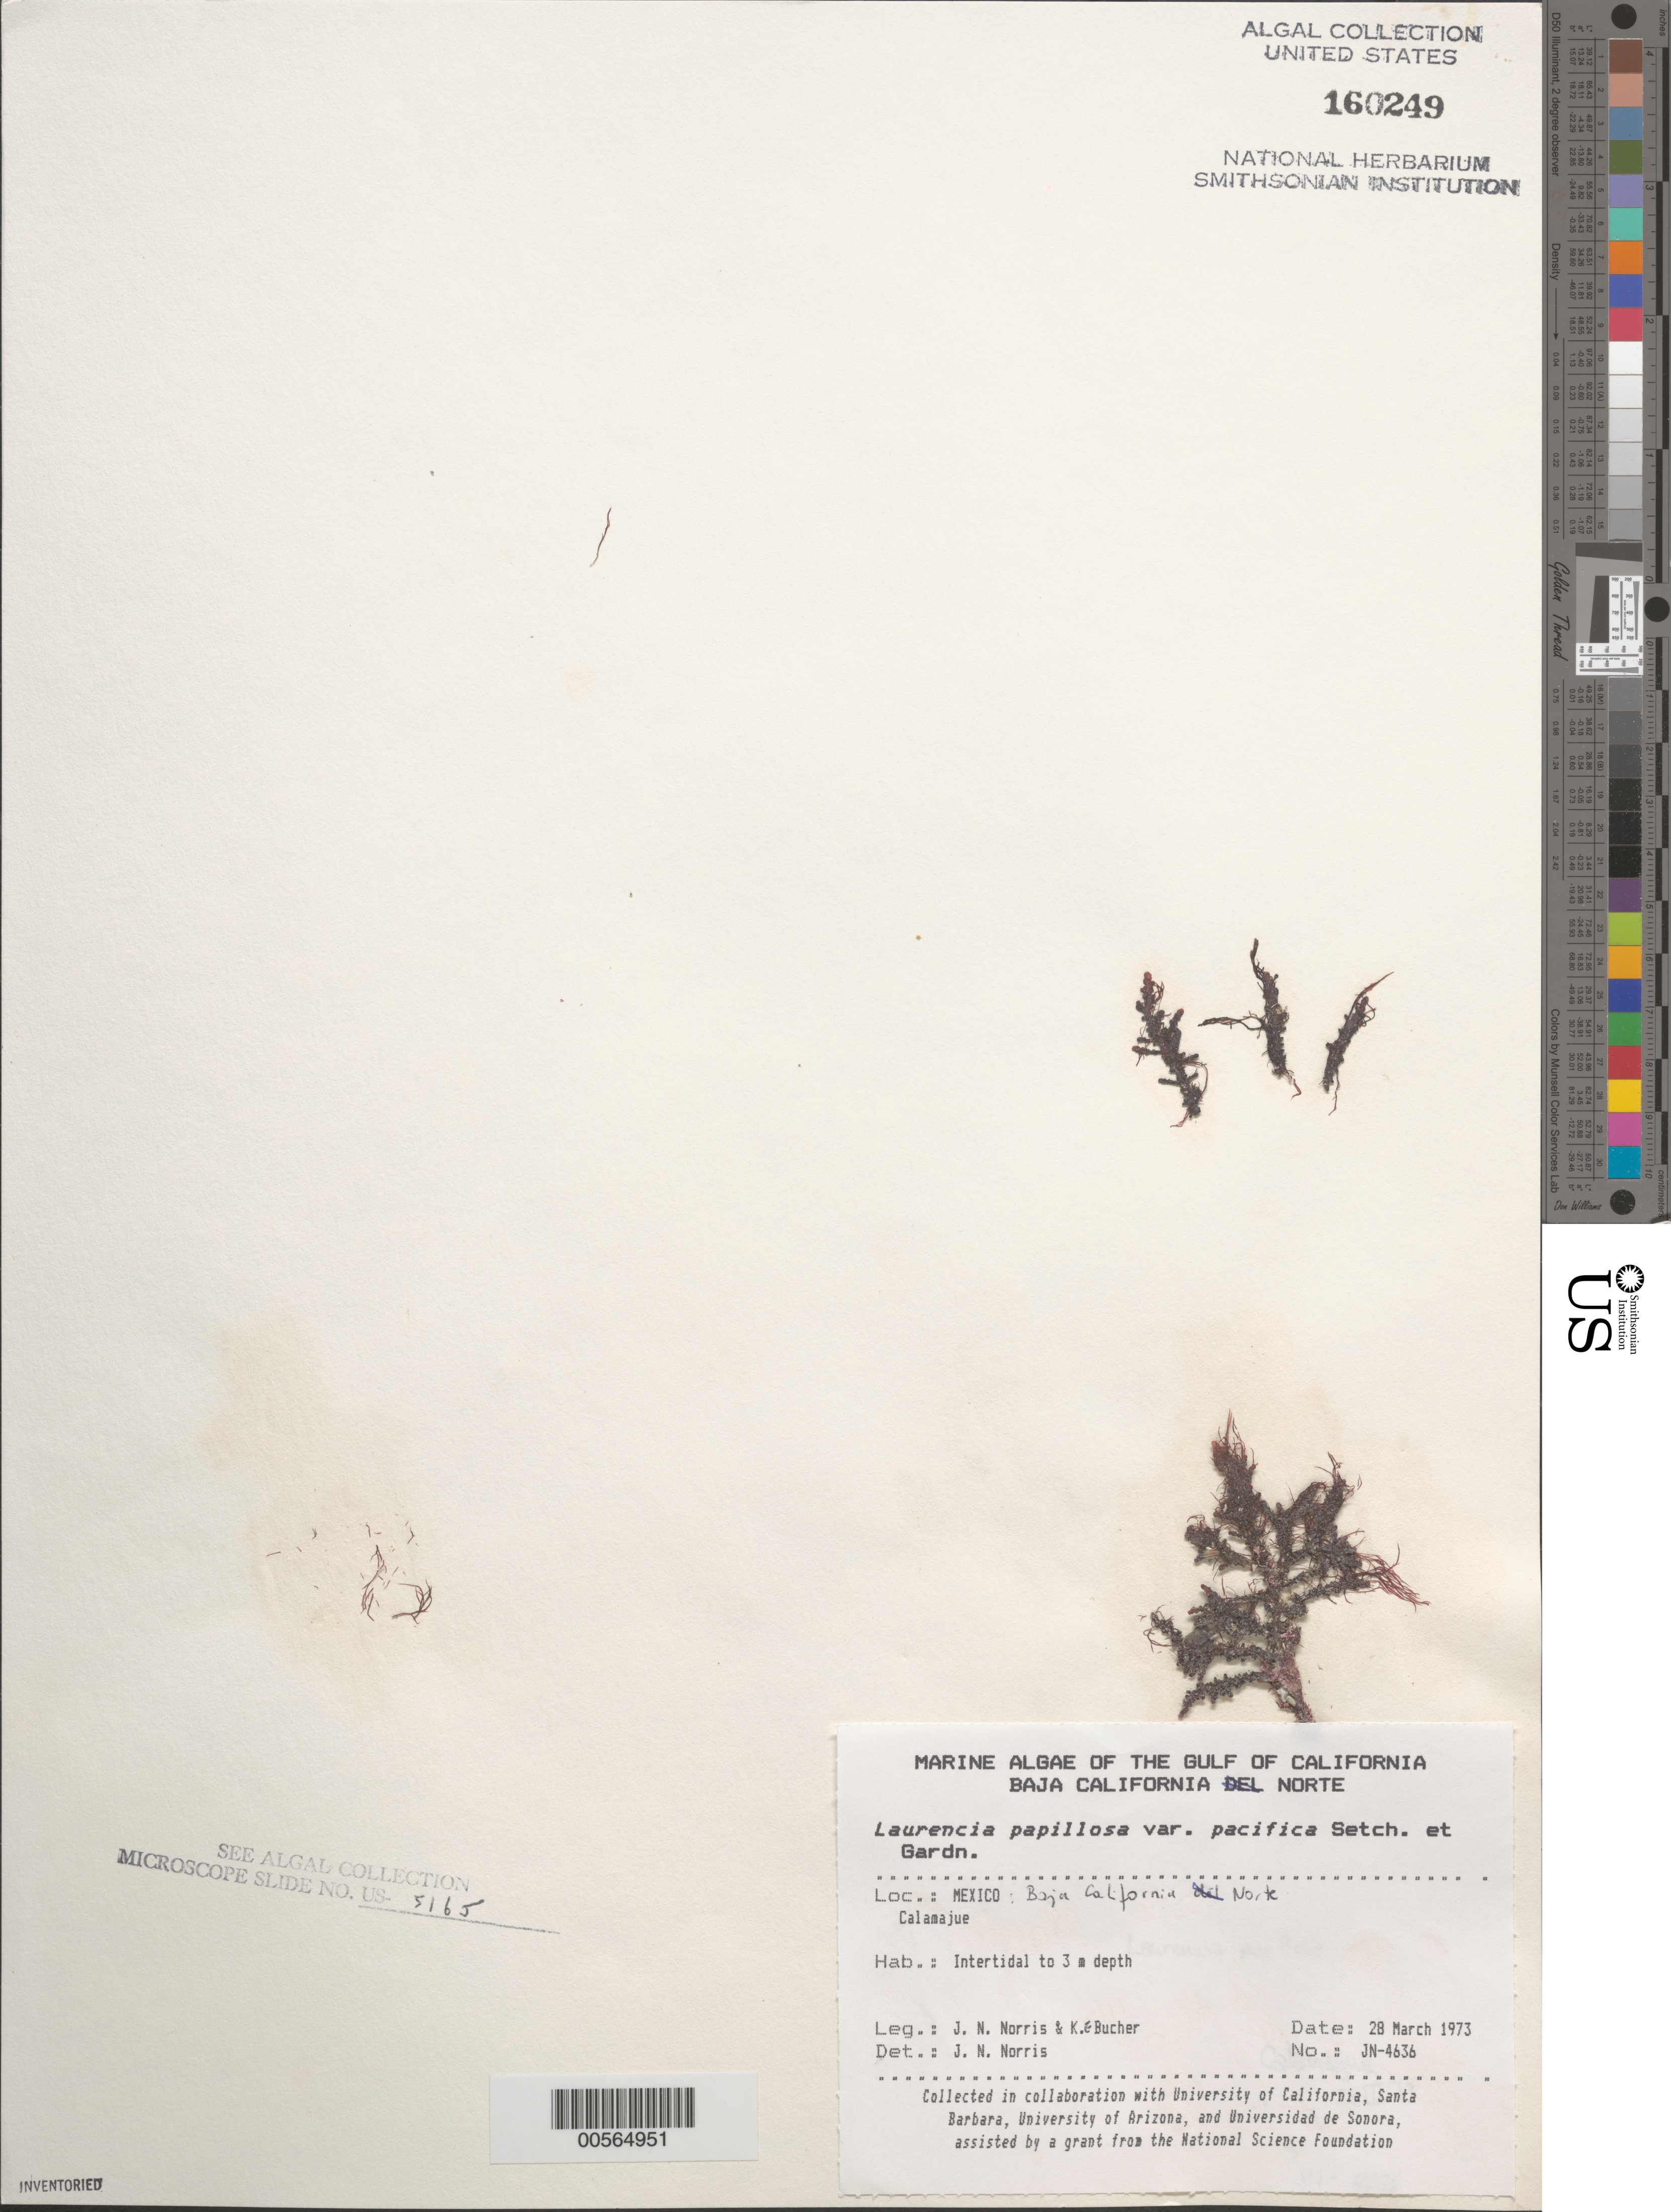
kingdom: Plantae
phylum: Rhodophyta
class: Florideophyceae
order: Ceramiales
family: Rhodomelaceae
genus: Palisada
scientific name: Palisada perforata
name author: (Bory) K.W. Nam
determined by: Algae name updating Project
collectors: J. N. Norris & K. E. Bucher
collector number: JN-4636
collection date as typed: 28 Mar 1973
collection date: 1973-03-28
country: Mexico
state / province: Baja California Norte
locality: Calamajue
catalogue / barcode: US 160249